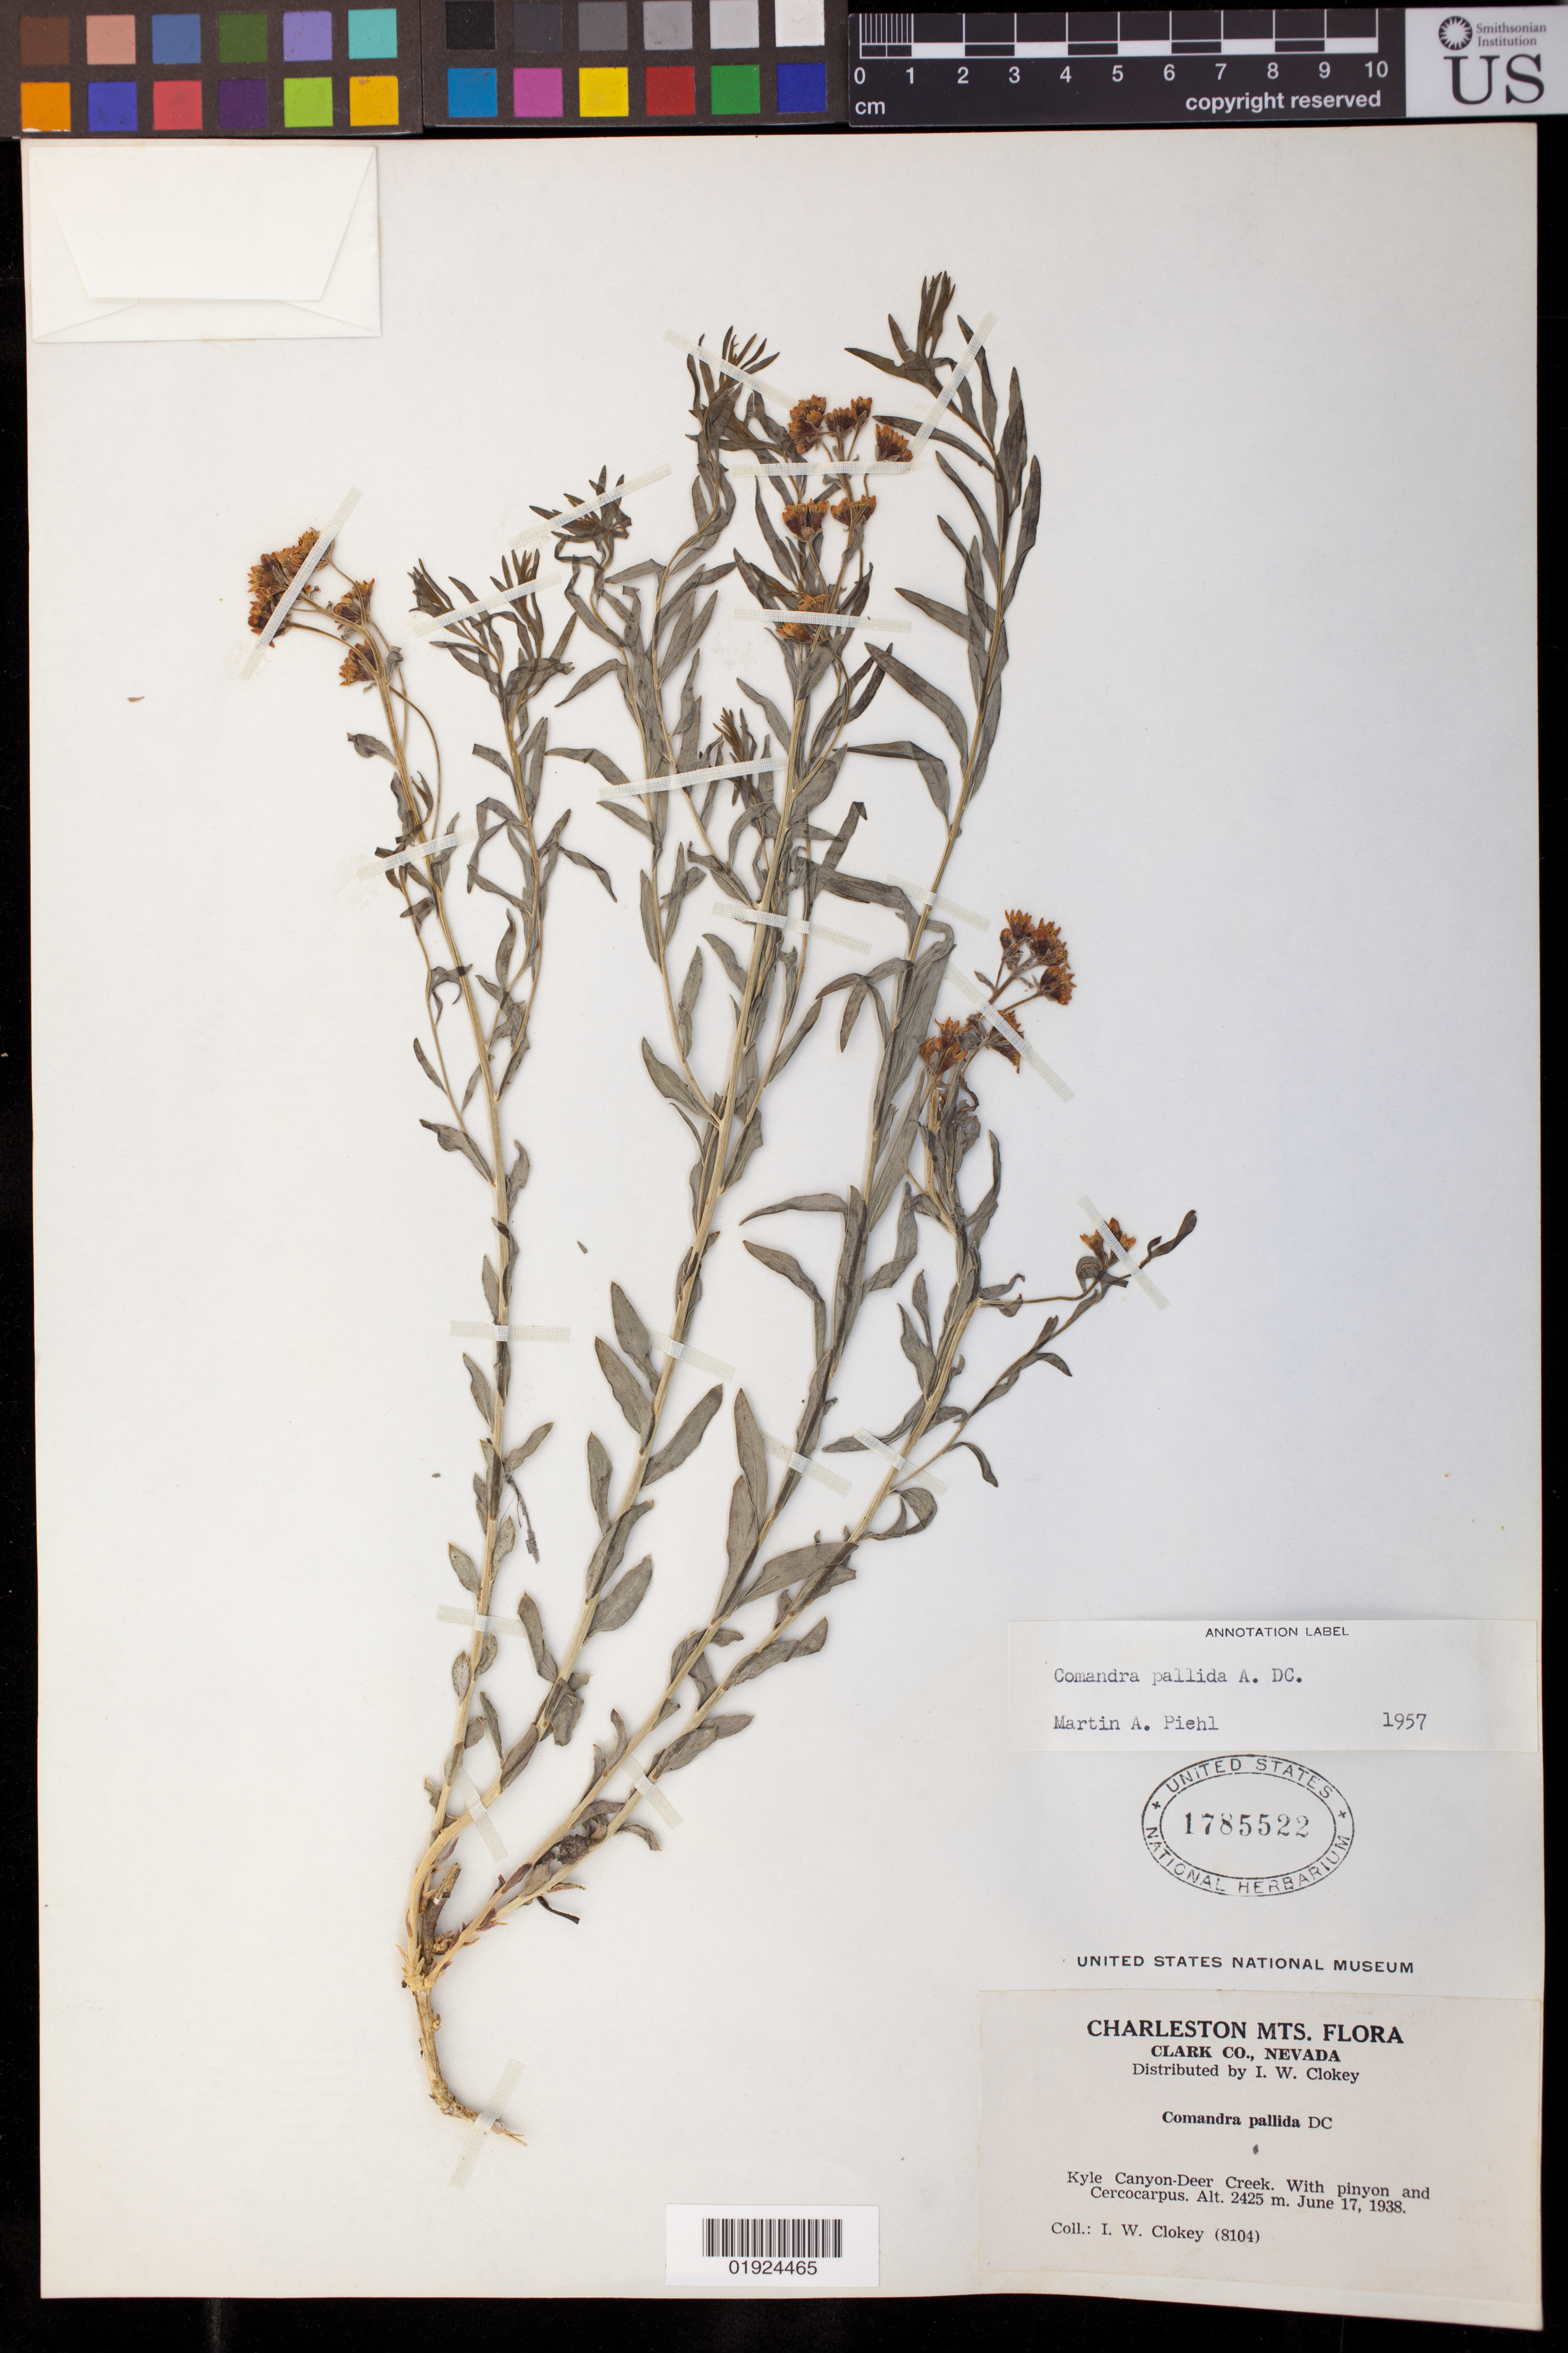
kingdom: Plantae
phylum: Tracheophyta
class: Magnoliopsida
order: Santalales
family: Comandraceae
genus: Comandra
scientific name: Comandra pallida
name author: A. DC.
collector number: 8104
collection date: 1938-06-17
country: United States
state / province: Nevada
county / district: Clark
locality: Charleston Mts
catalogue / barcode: US 1785522